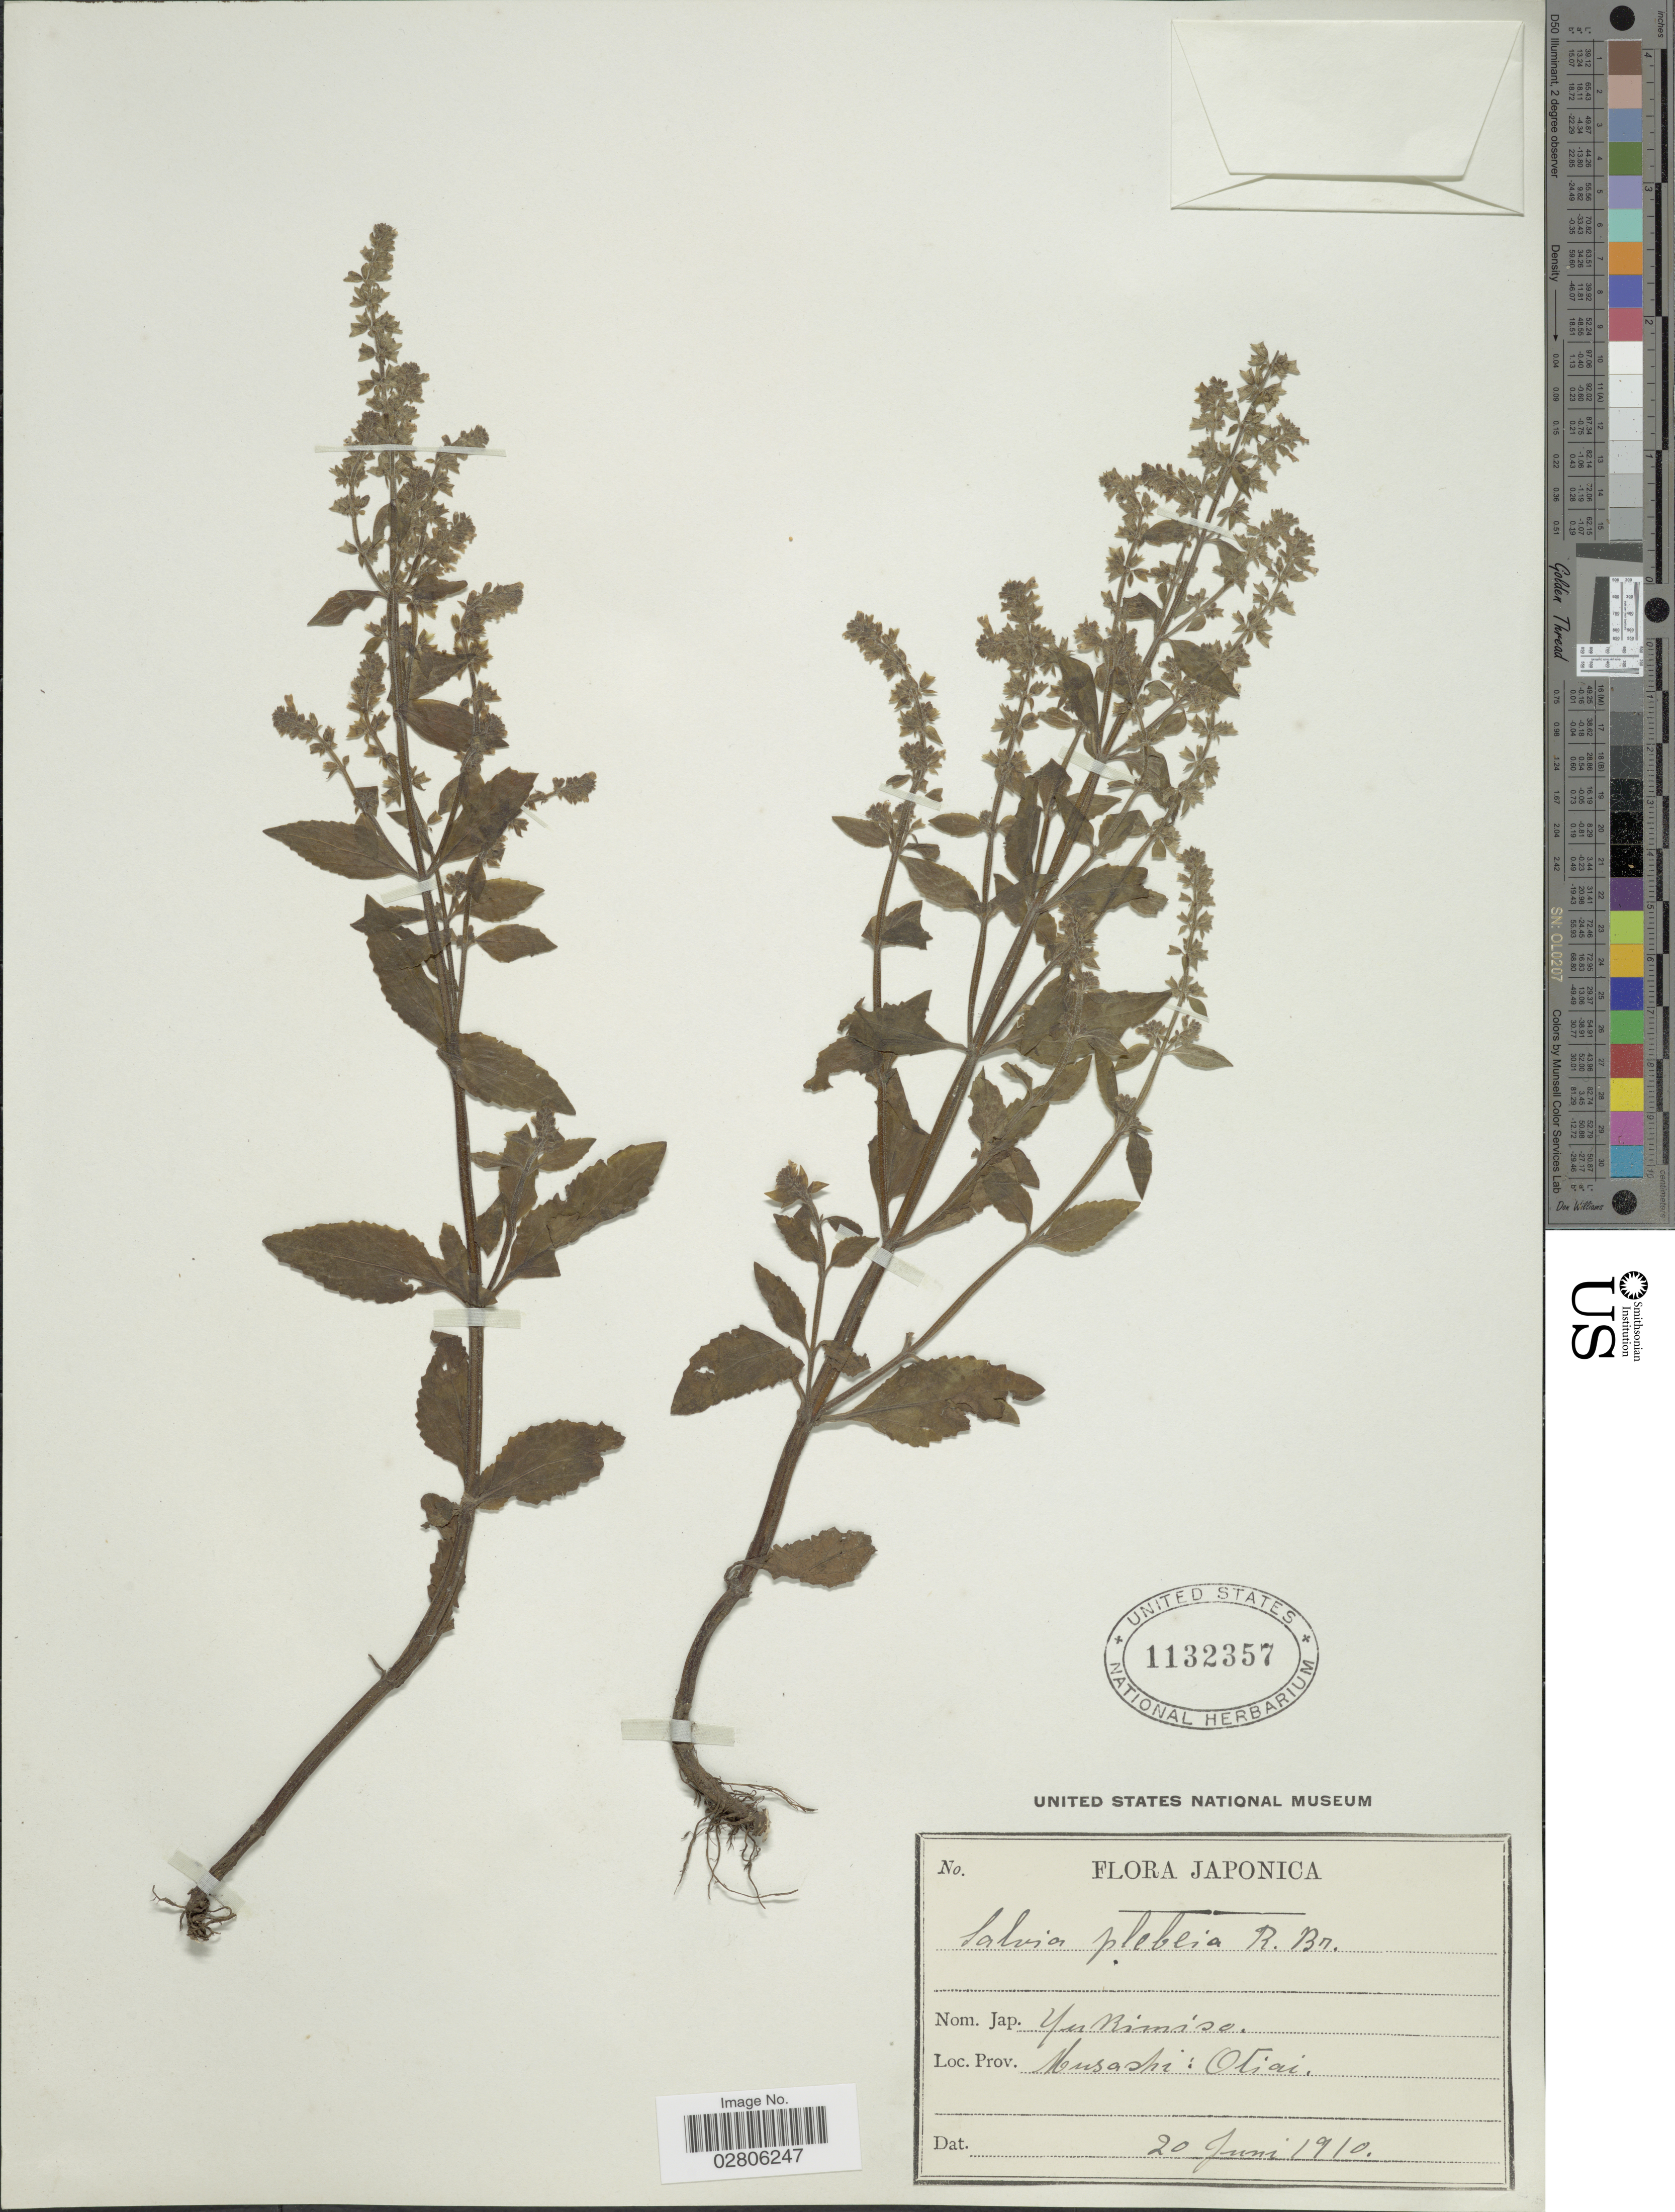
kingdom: Plantae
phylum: Tracheophyta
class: Magnoliopsida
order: Lamiales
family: Lamiaceae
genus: Salvia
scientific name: Salvia plebeia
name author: R. Br.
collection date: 1910-06-20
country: Japan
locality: Musashi, Otiai.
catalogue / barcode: US 1132357